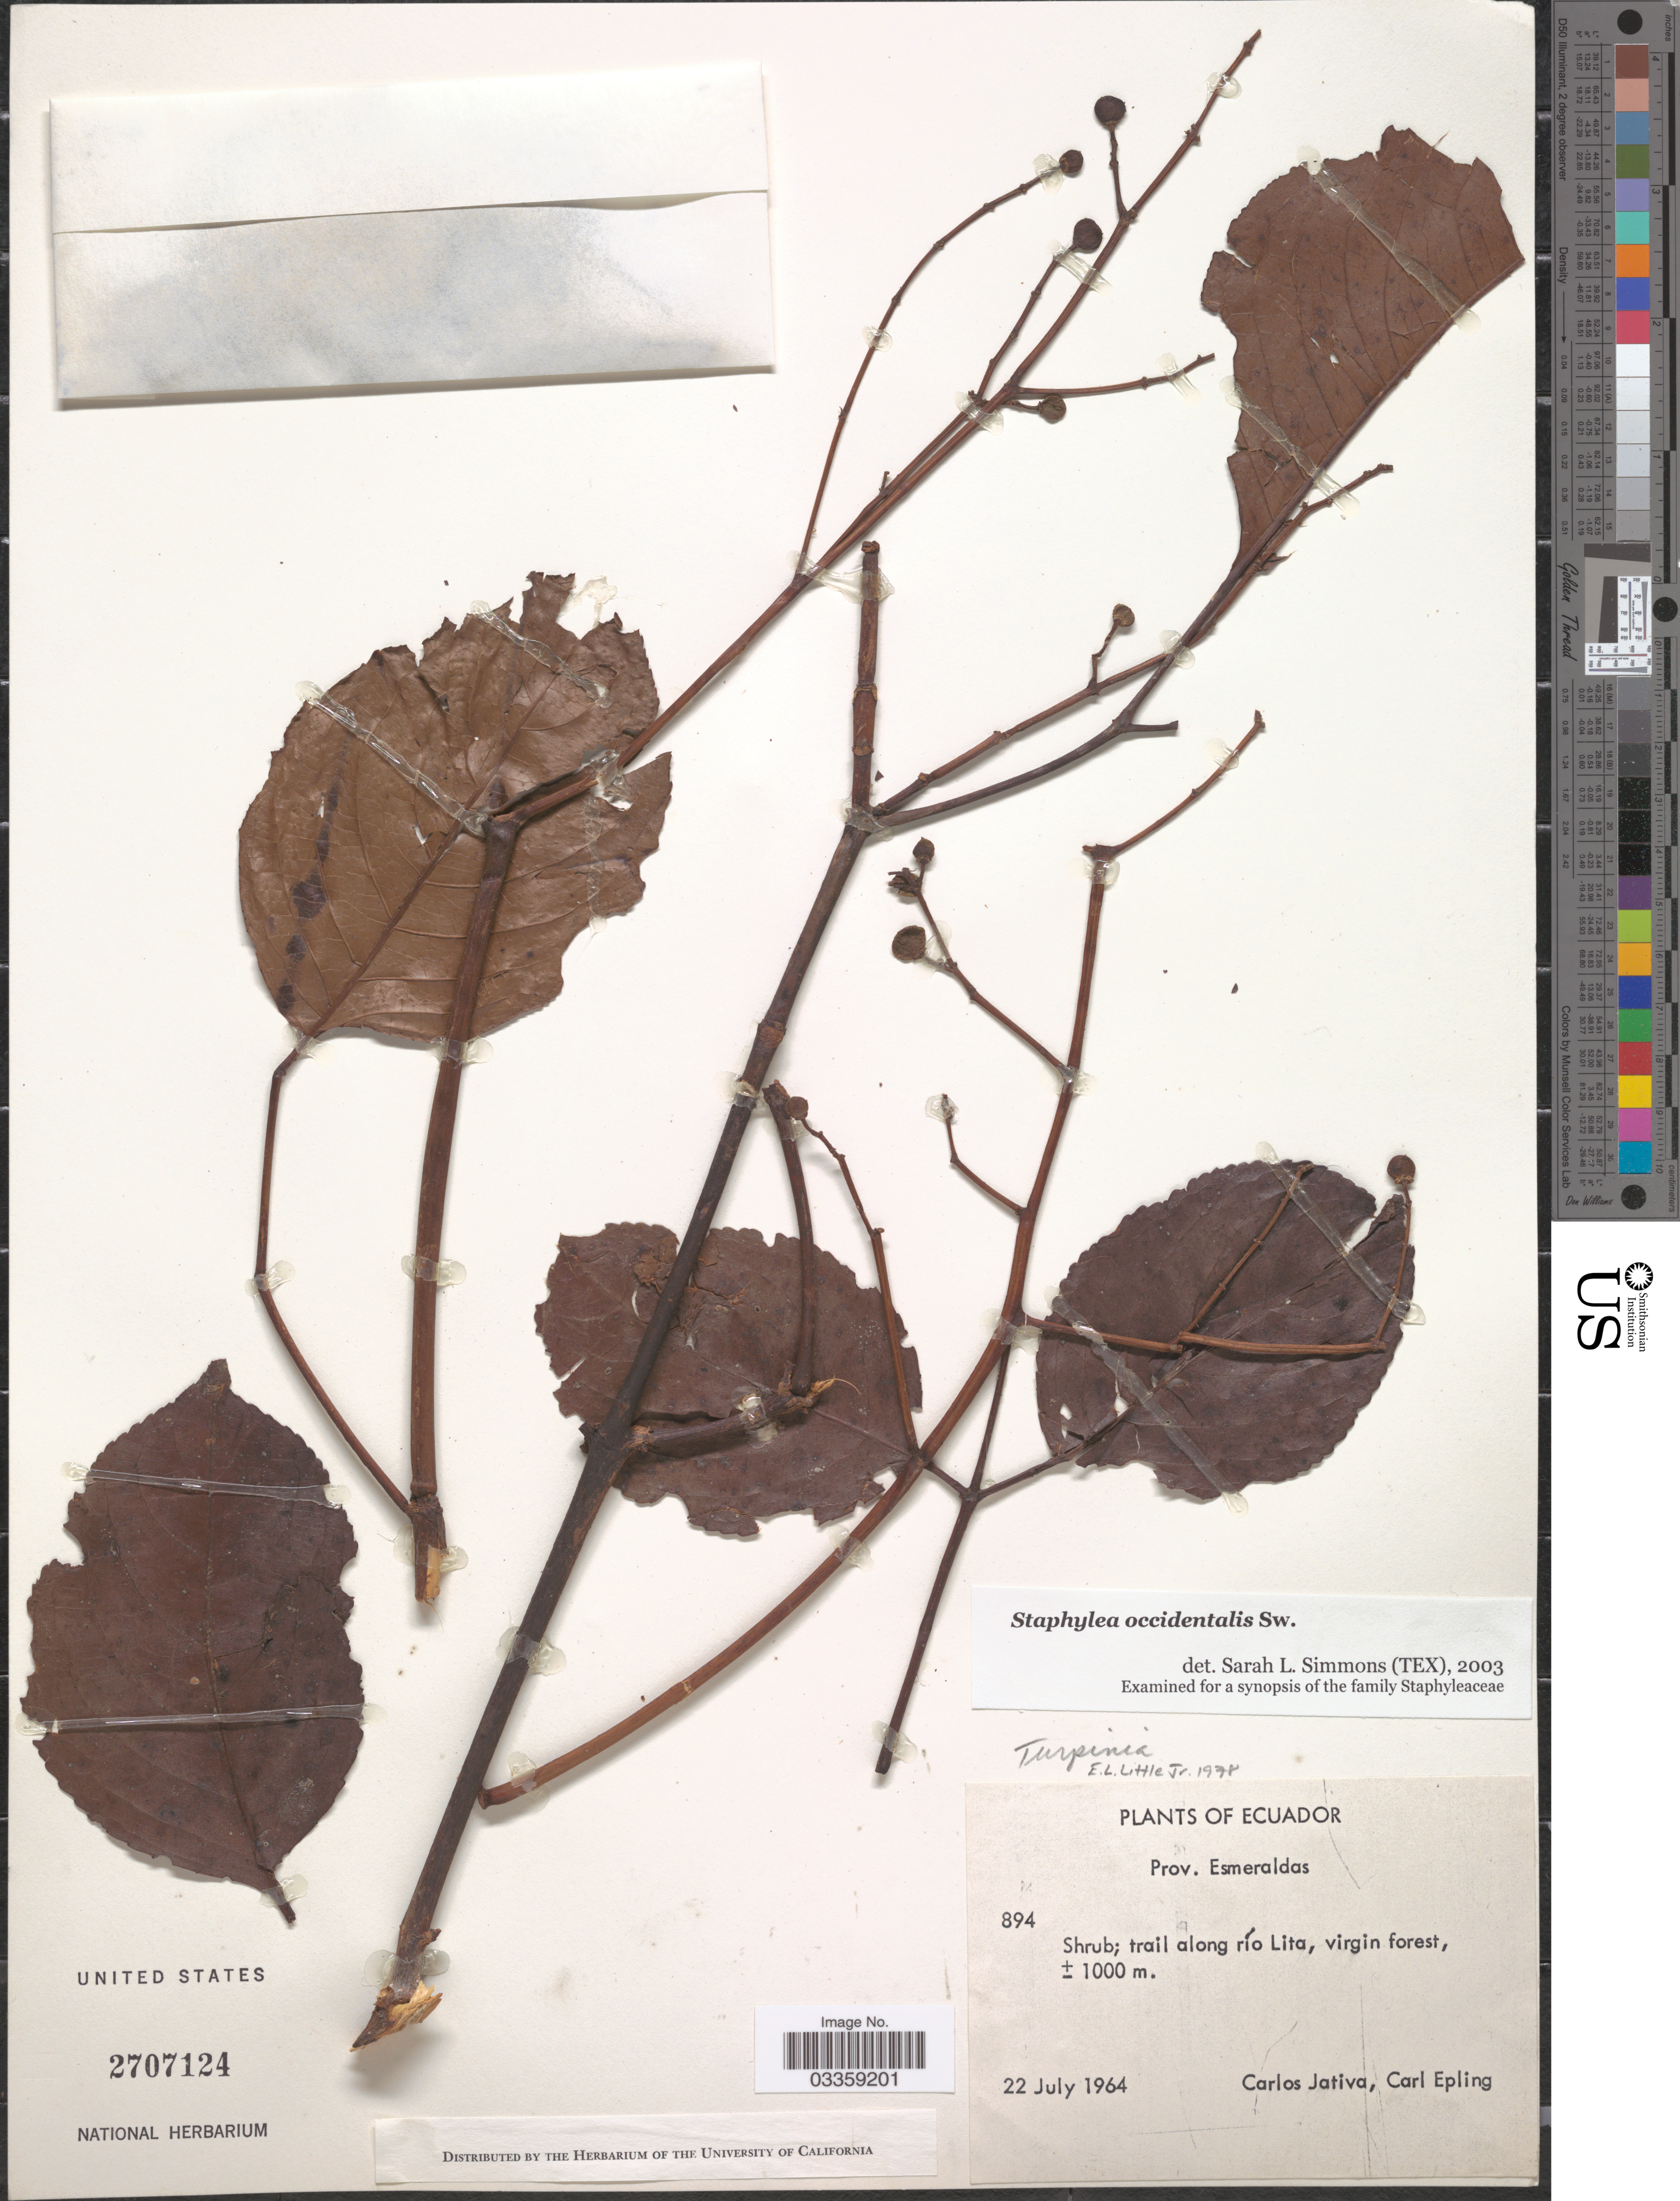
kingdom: Plantae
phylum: Tracheophyta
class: Magnoliopsida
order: Crossosomatales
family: Staphyleaceae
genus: Turpinia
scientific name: Turpinia occidentalis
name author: (Sw.) G. Don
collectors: C. D. Játiva & C. C. Epling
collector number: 894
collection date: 1964-07-22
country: Ecuador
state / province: Esmeraldas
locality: Trail along río Lita.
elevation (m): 1000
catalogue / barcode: US 2707124